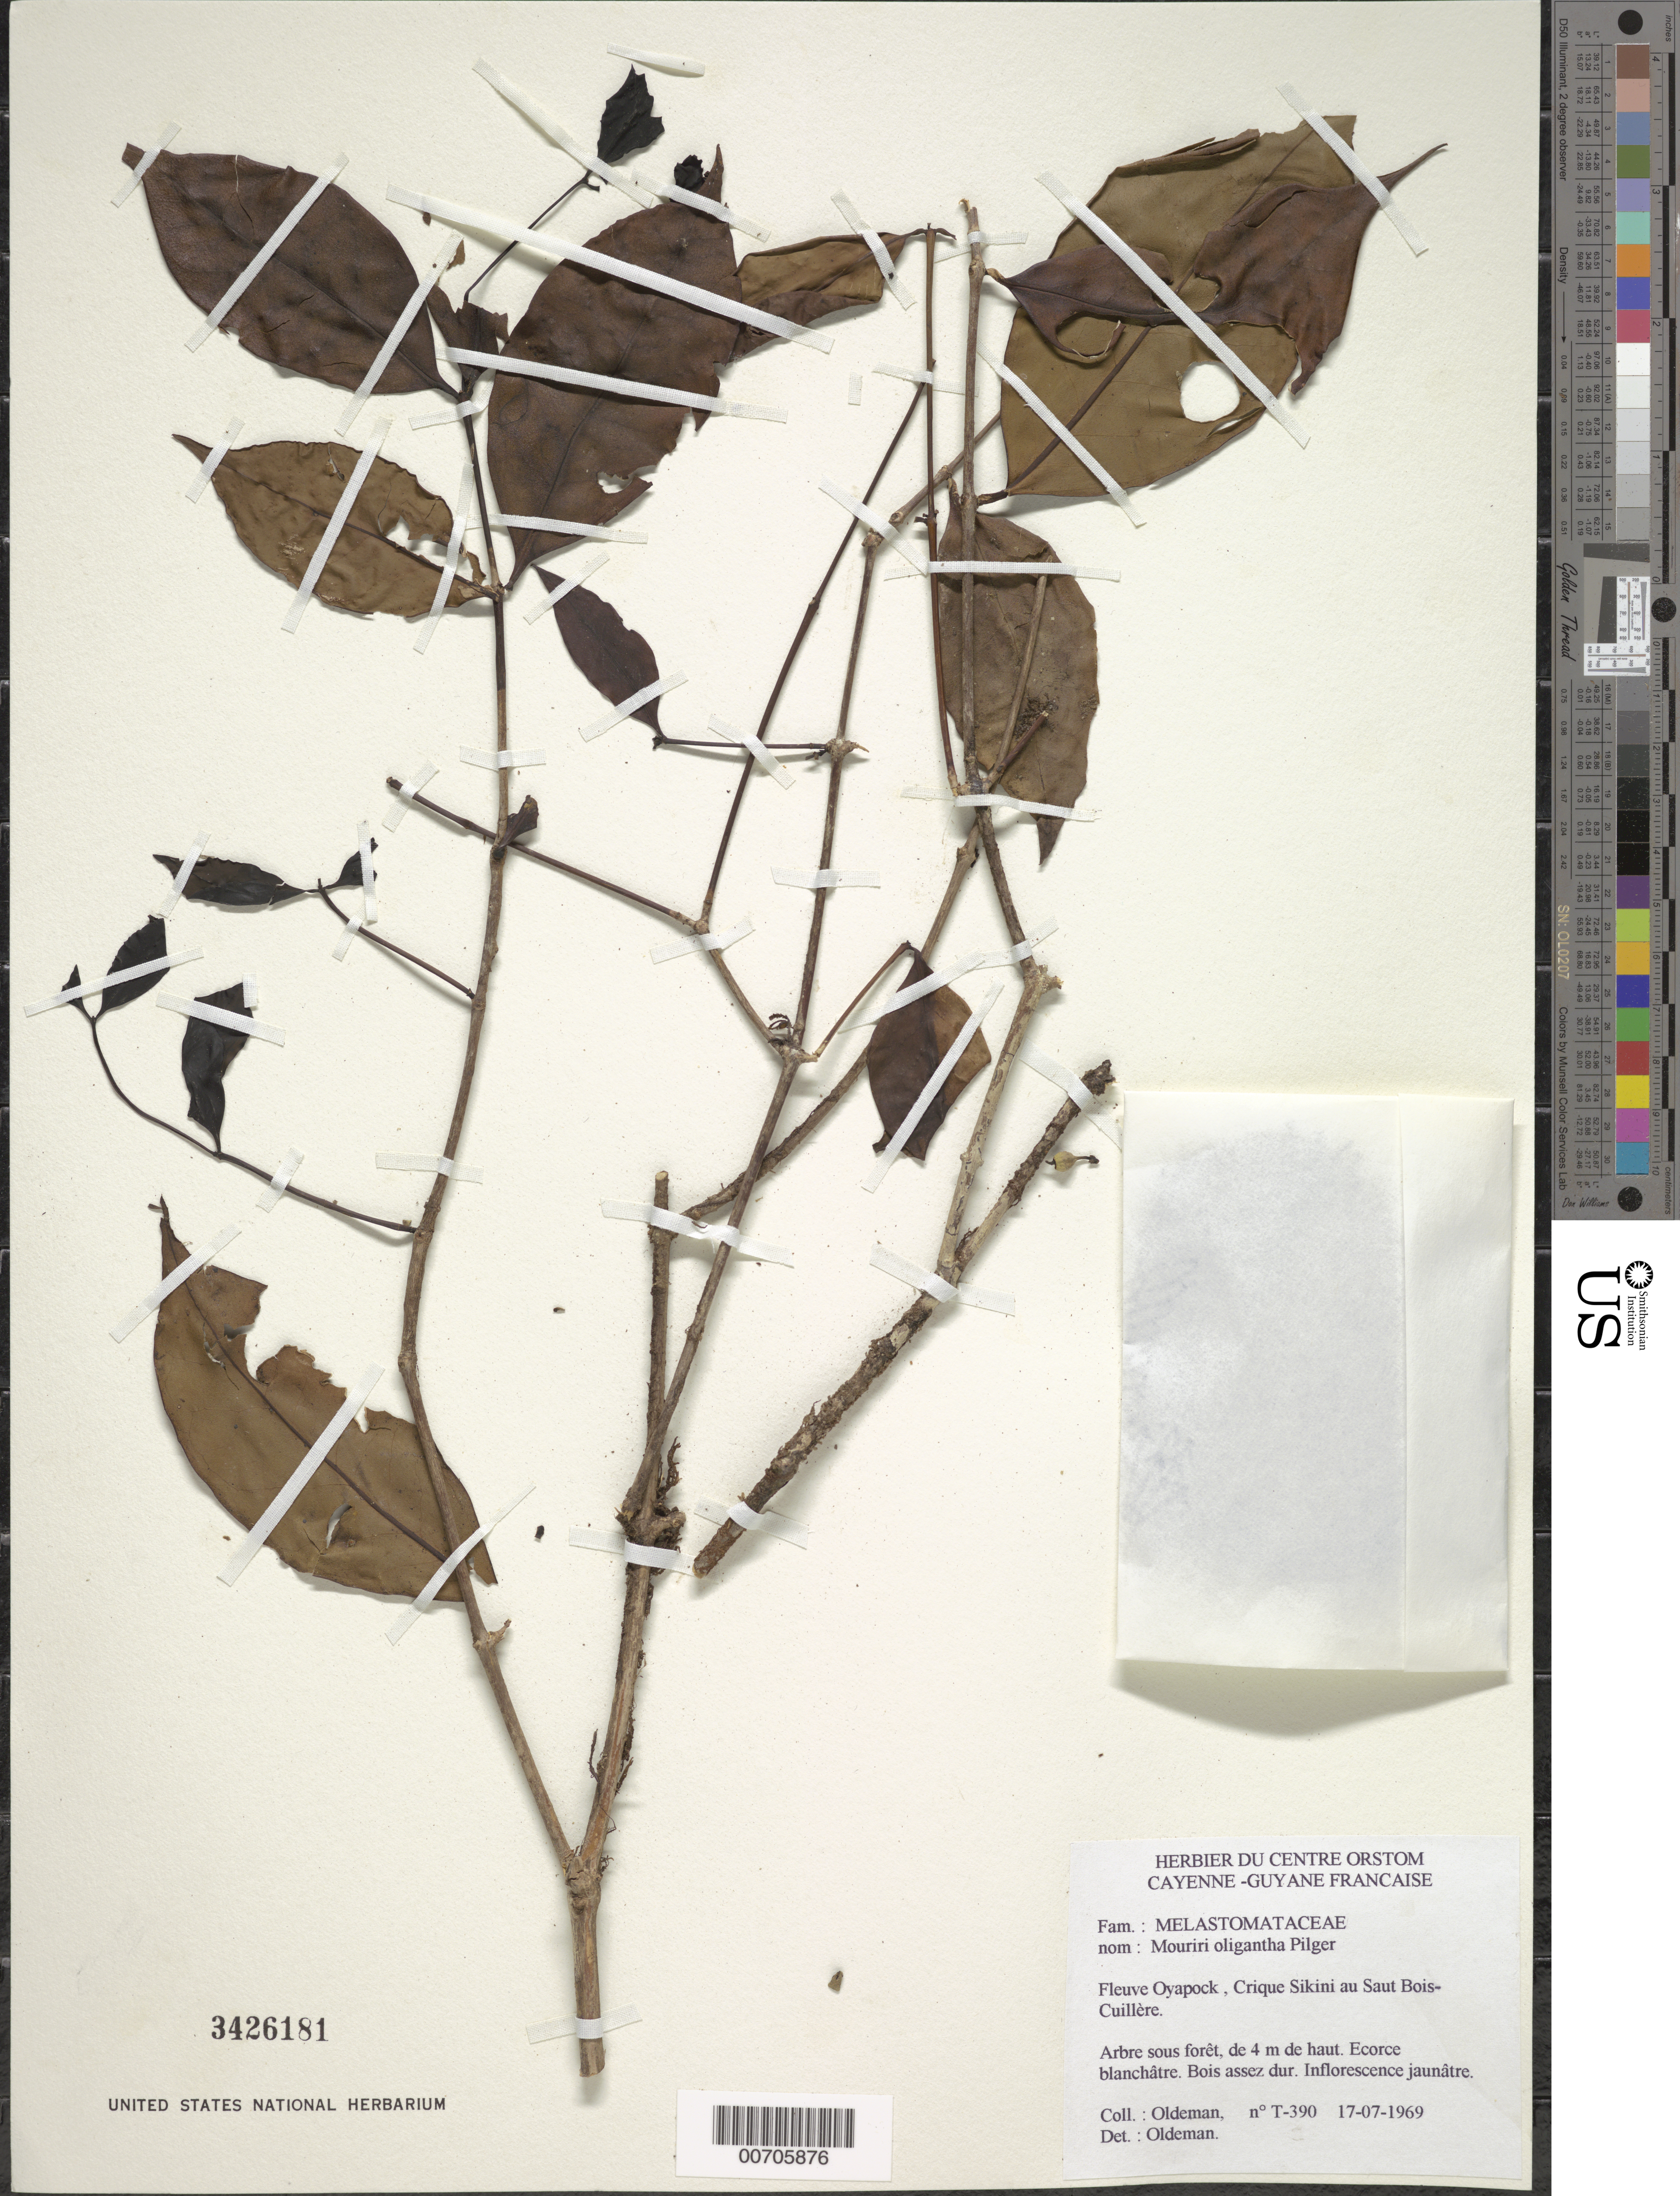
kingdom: Plantae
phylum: Tracheophyta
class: Magnoliopsida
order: Myrtales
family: Melastomataceae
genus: Mouriri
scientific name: Mouriri oligantha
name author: Pilg.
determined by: Oldeman, R. A. A.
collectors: R. Oldeman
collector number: T 390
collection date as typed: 17-Jul-69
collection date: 1969-07-17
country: French Guiana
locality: Fleuve Oyapock, Roche Sikini, Saut Bois-Cuillère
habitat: Forest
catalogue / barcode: US 3426181